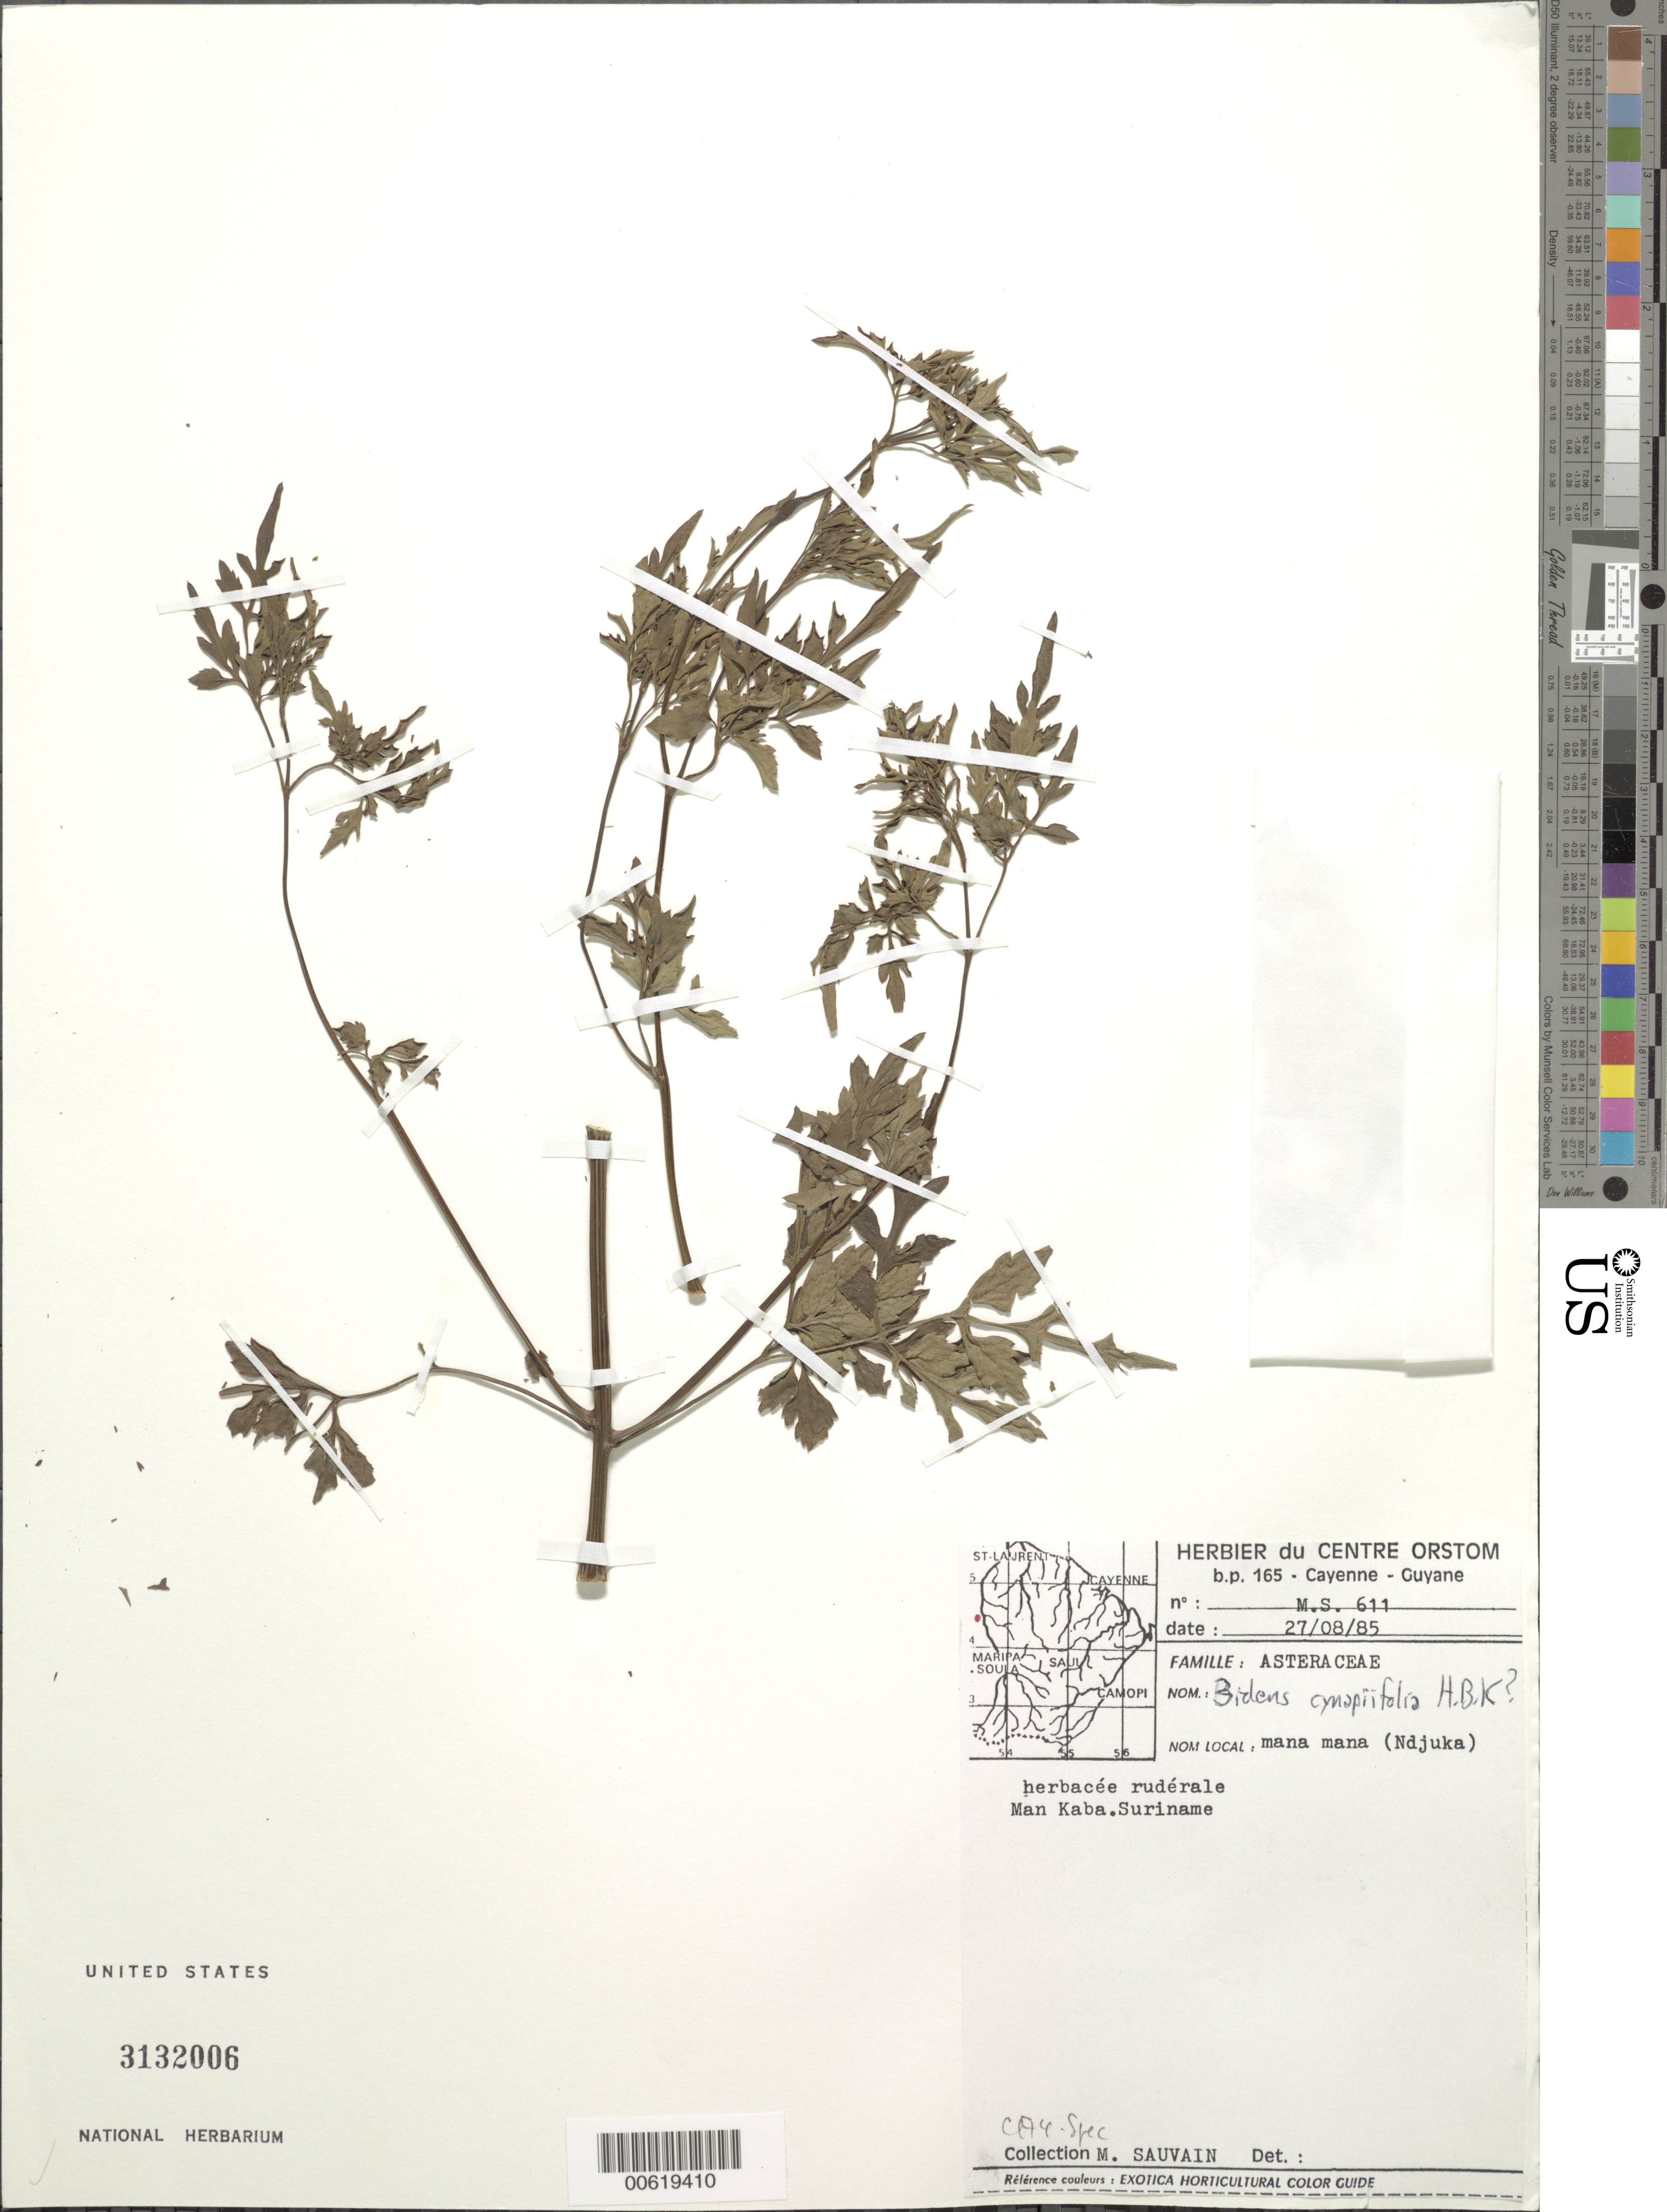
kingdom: Plantae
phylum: Tracheophyta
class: Magnoliopsida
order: Asterales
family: Asteraceae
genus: Bidens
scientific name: Bidens cynapiifolia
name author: Kunth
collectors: M. Sauvain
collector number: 611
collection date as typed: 27-Aug-85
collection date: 1985-08-27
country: Suriname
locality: Saut Mankaba Soula, Bassin du Maroni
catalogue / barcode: US 3132006